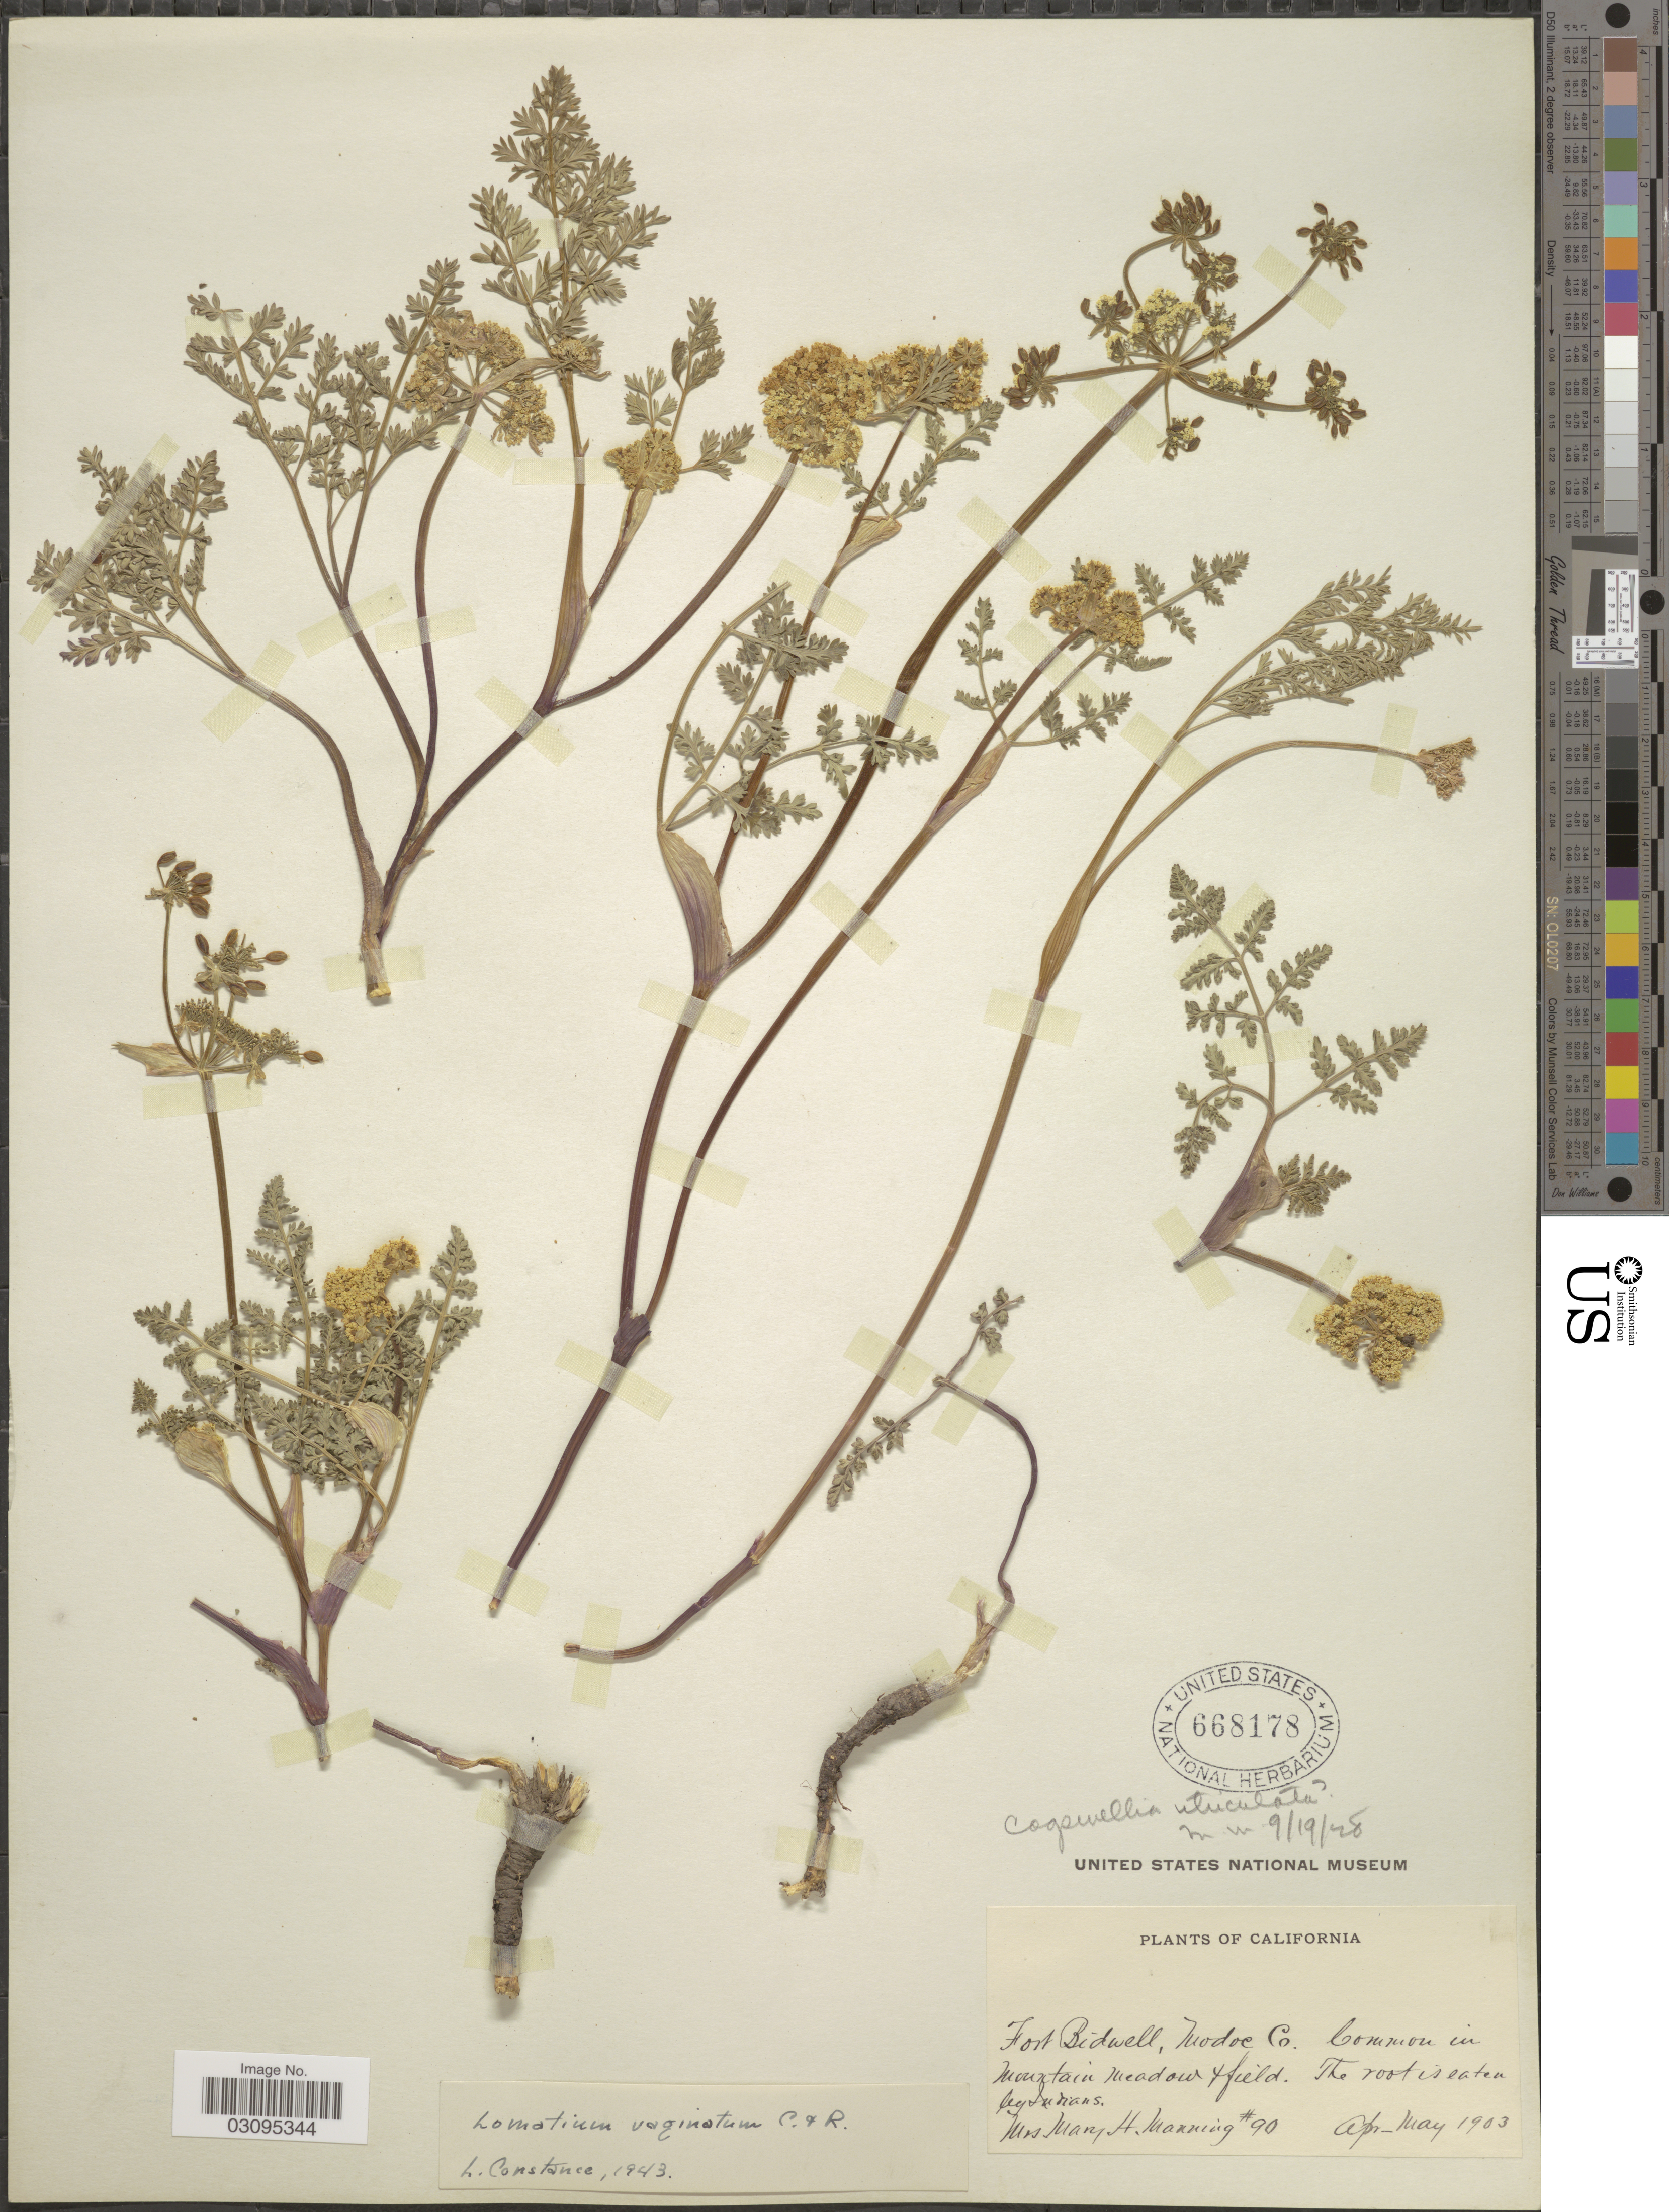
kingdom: Plantae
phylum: Tracheophyta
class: Magnoliopsida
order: Apiales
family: Apiaceae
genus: Lomatium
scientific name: Lomatium vaginatum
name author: J.M. Coult. & Rose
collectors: M. Manning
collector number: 90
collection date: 1903-04/1903-05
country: United States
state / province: California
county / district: Modoc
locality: Fort Bidwell, Modoc Co., Common in mountain meadow & field.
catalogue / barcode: US 668178